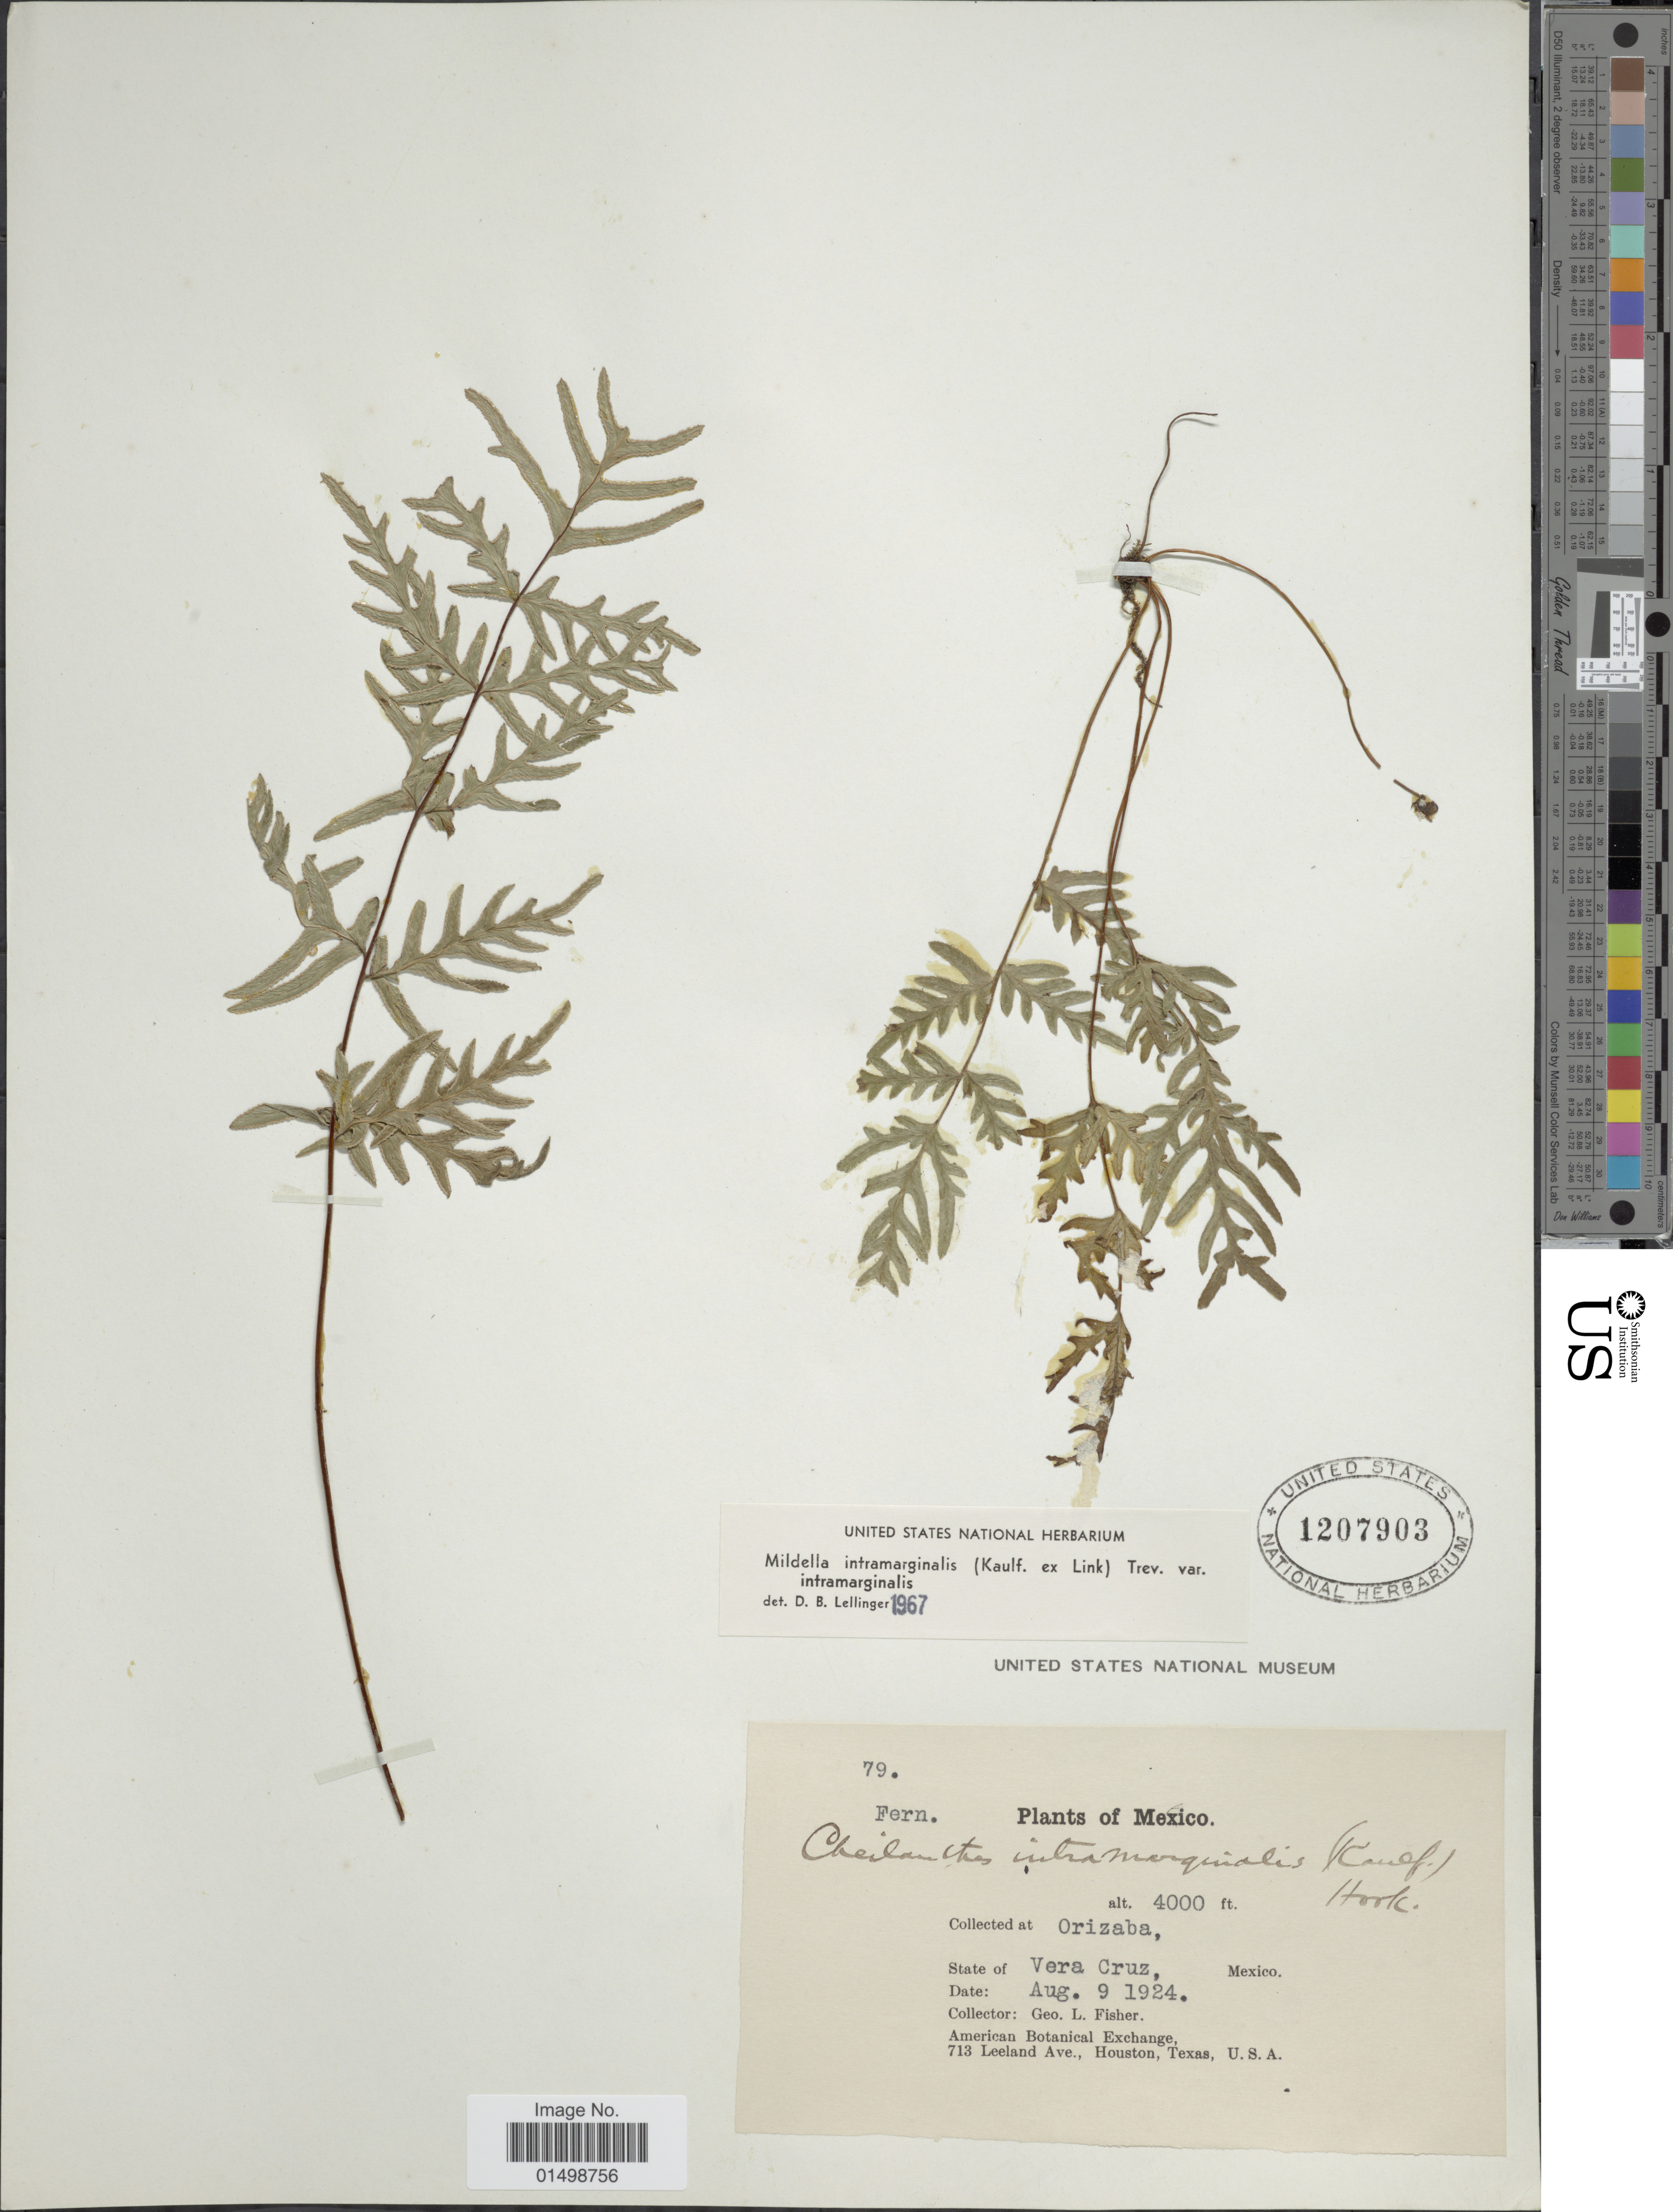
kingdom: Plantae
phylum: Tracheophyta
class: Polypodiopsida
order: Polypodiales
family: Pteridaceae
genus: Cheilanthes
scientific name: Cheilanthes intramarginalis var. intramarginalis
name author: (Kaulf.) Hook.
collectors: G. L. Fisher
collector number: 79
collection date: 1924-08-09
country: Mexico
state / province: Veracruz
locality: Orizaba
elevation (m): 1219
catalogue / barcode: US 1207903